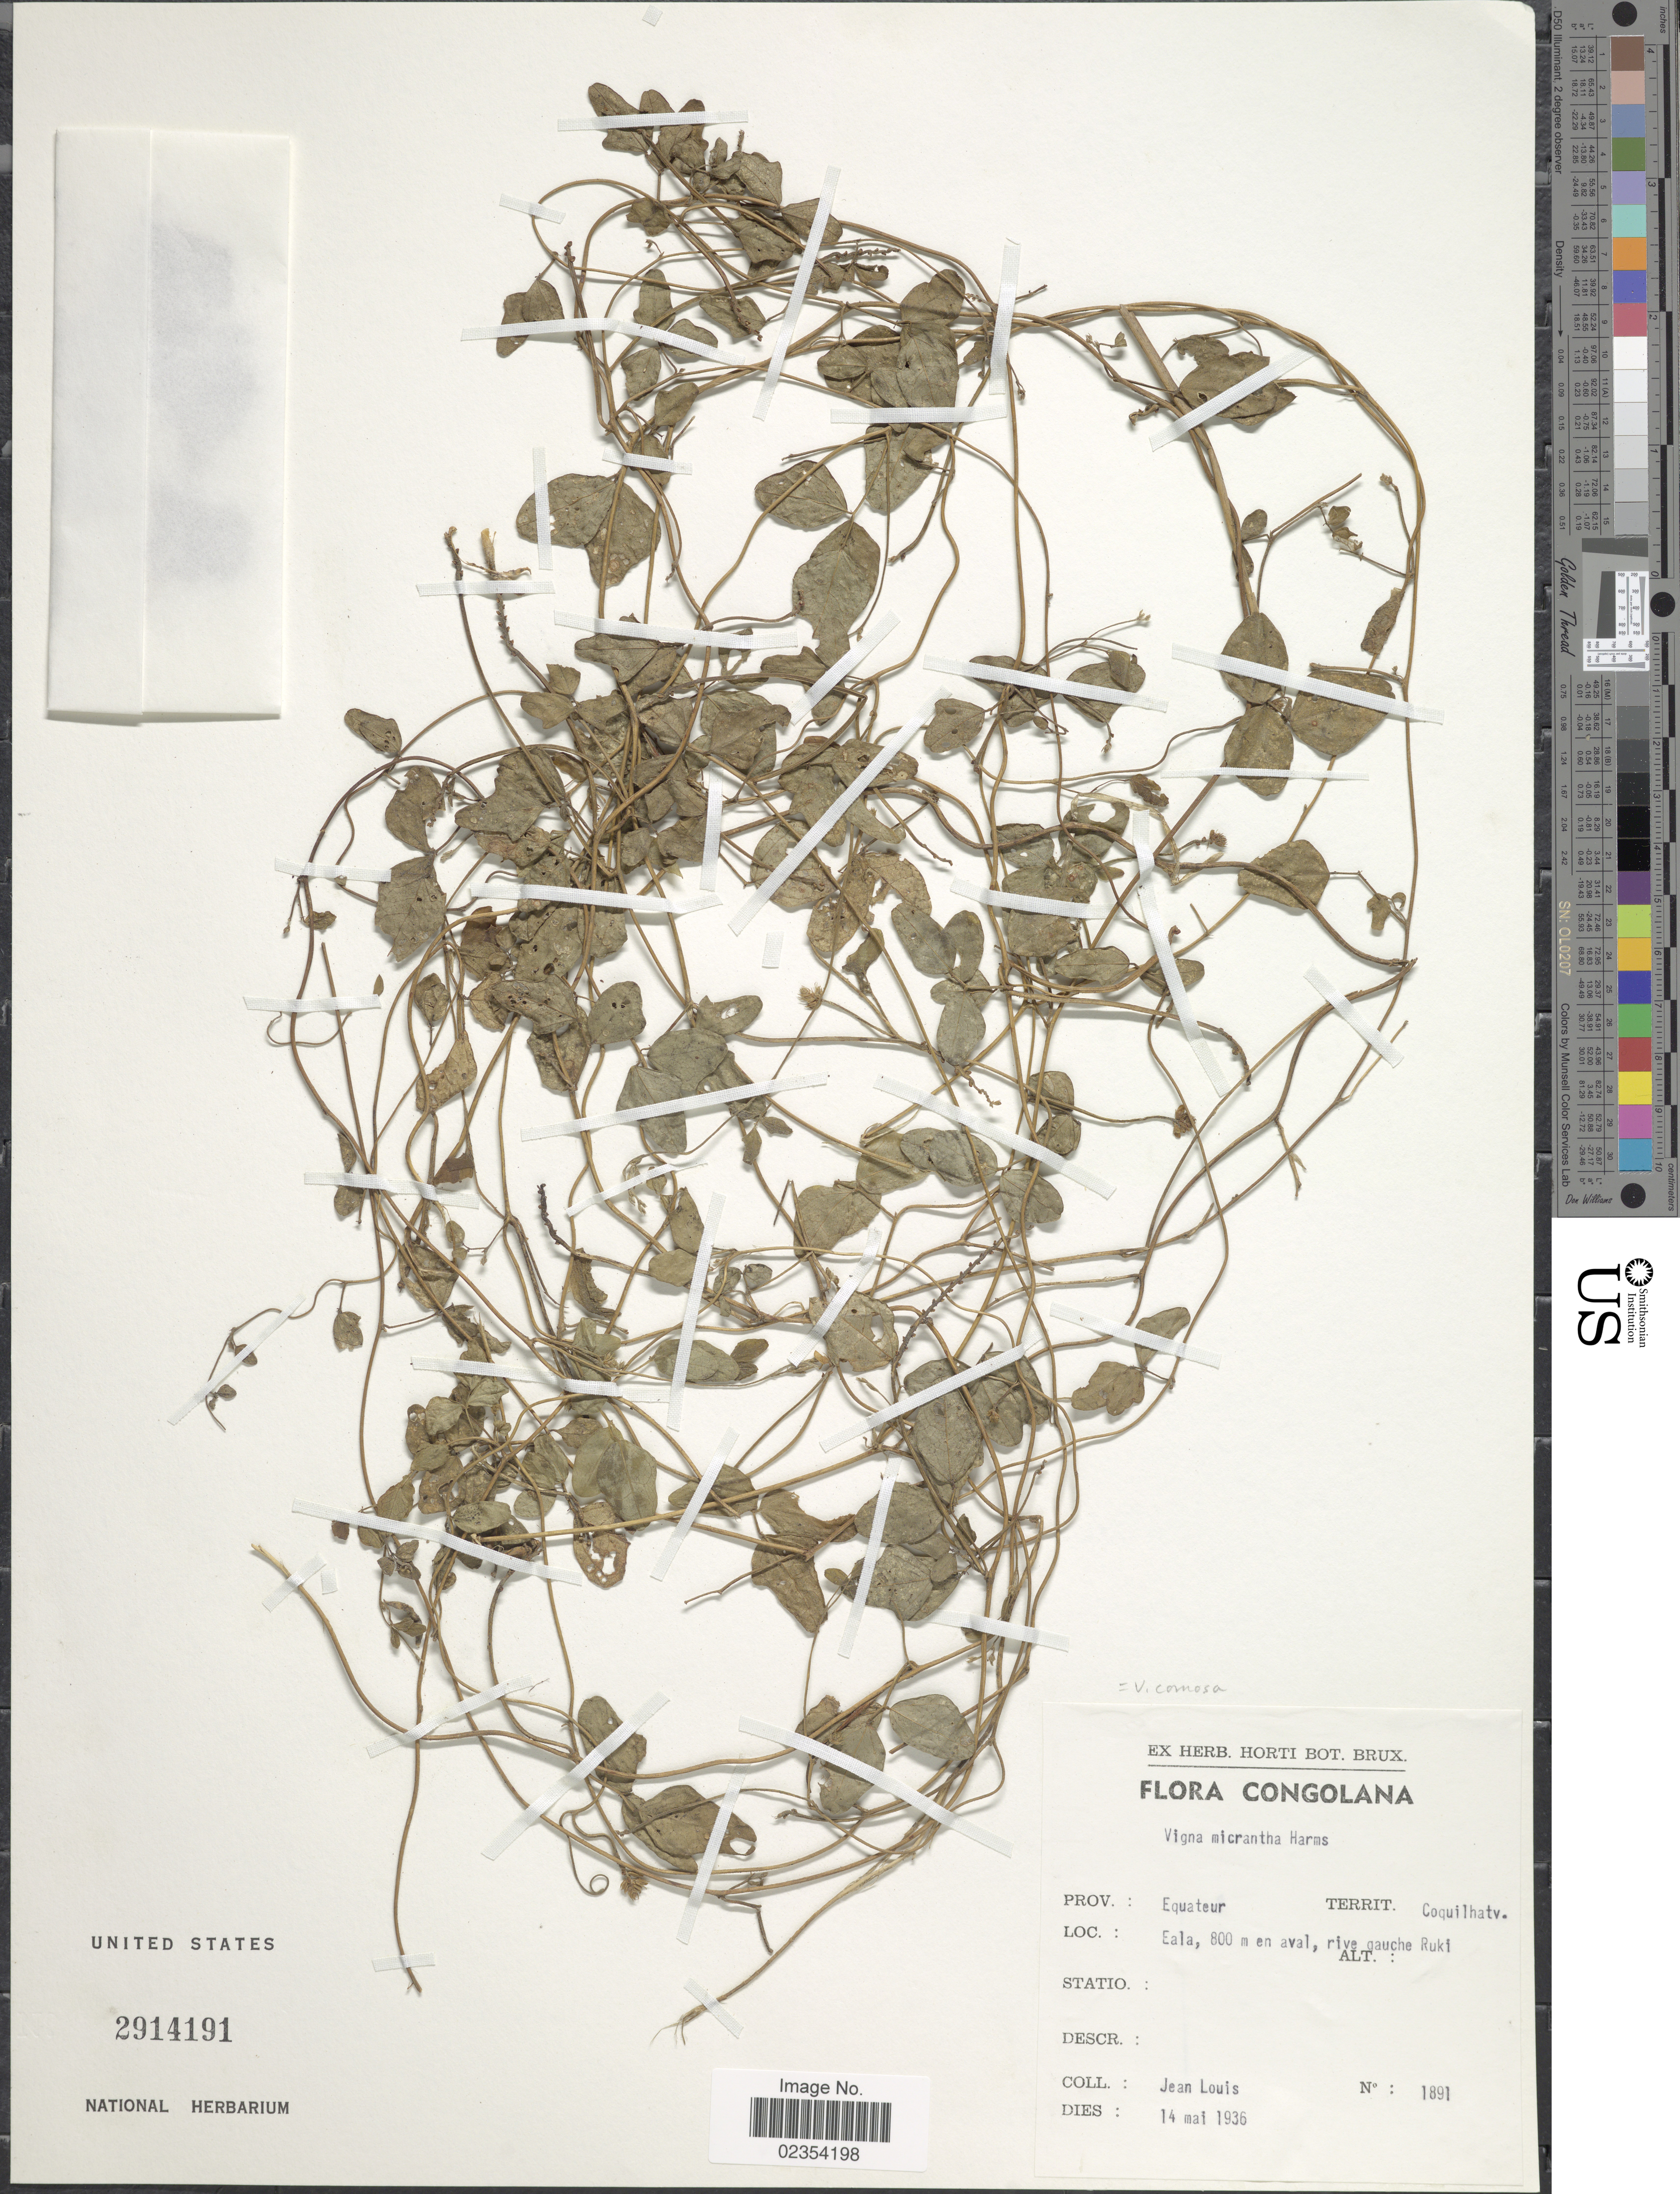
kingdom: Plantae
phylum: Tracheophyta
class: Magnoliopsida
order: Fabales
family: Fabaceae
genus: Vigna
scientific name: Vigna comosa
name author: Baker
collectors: J. Louis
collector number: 1891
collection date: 1936-05-14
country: Congo, Democratic Republic of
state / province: Equateur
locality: Congolana, Territ. Coquilhatv., Eala, 800 m en aval, rive gauche Ruki.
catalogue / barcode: US 2914191